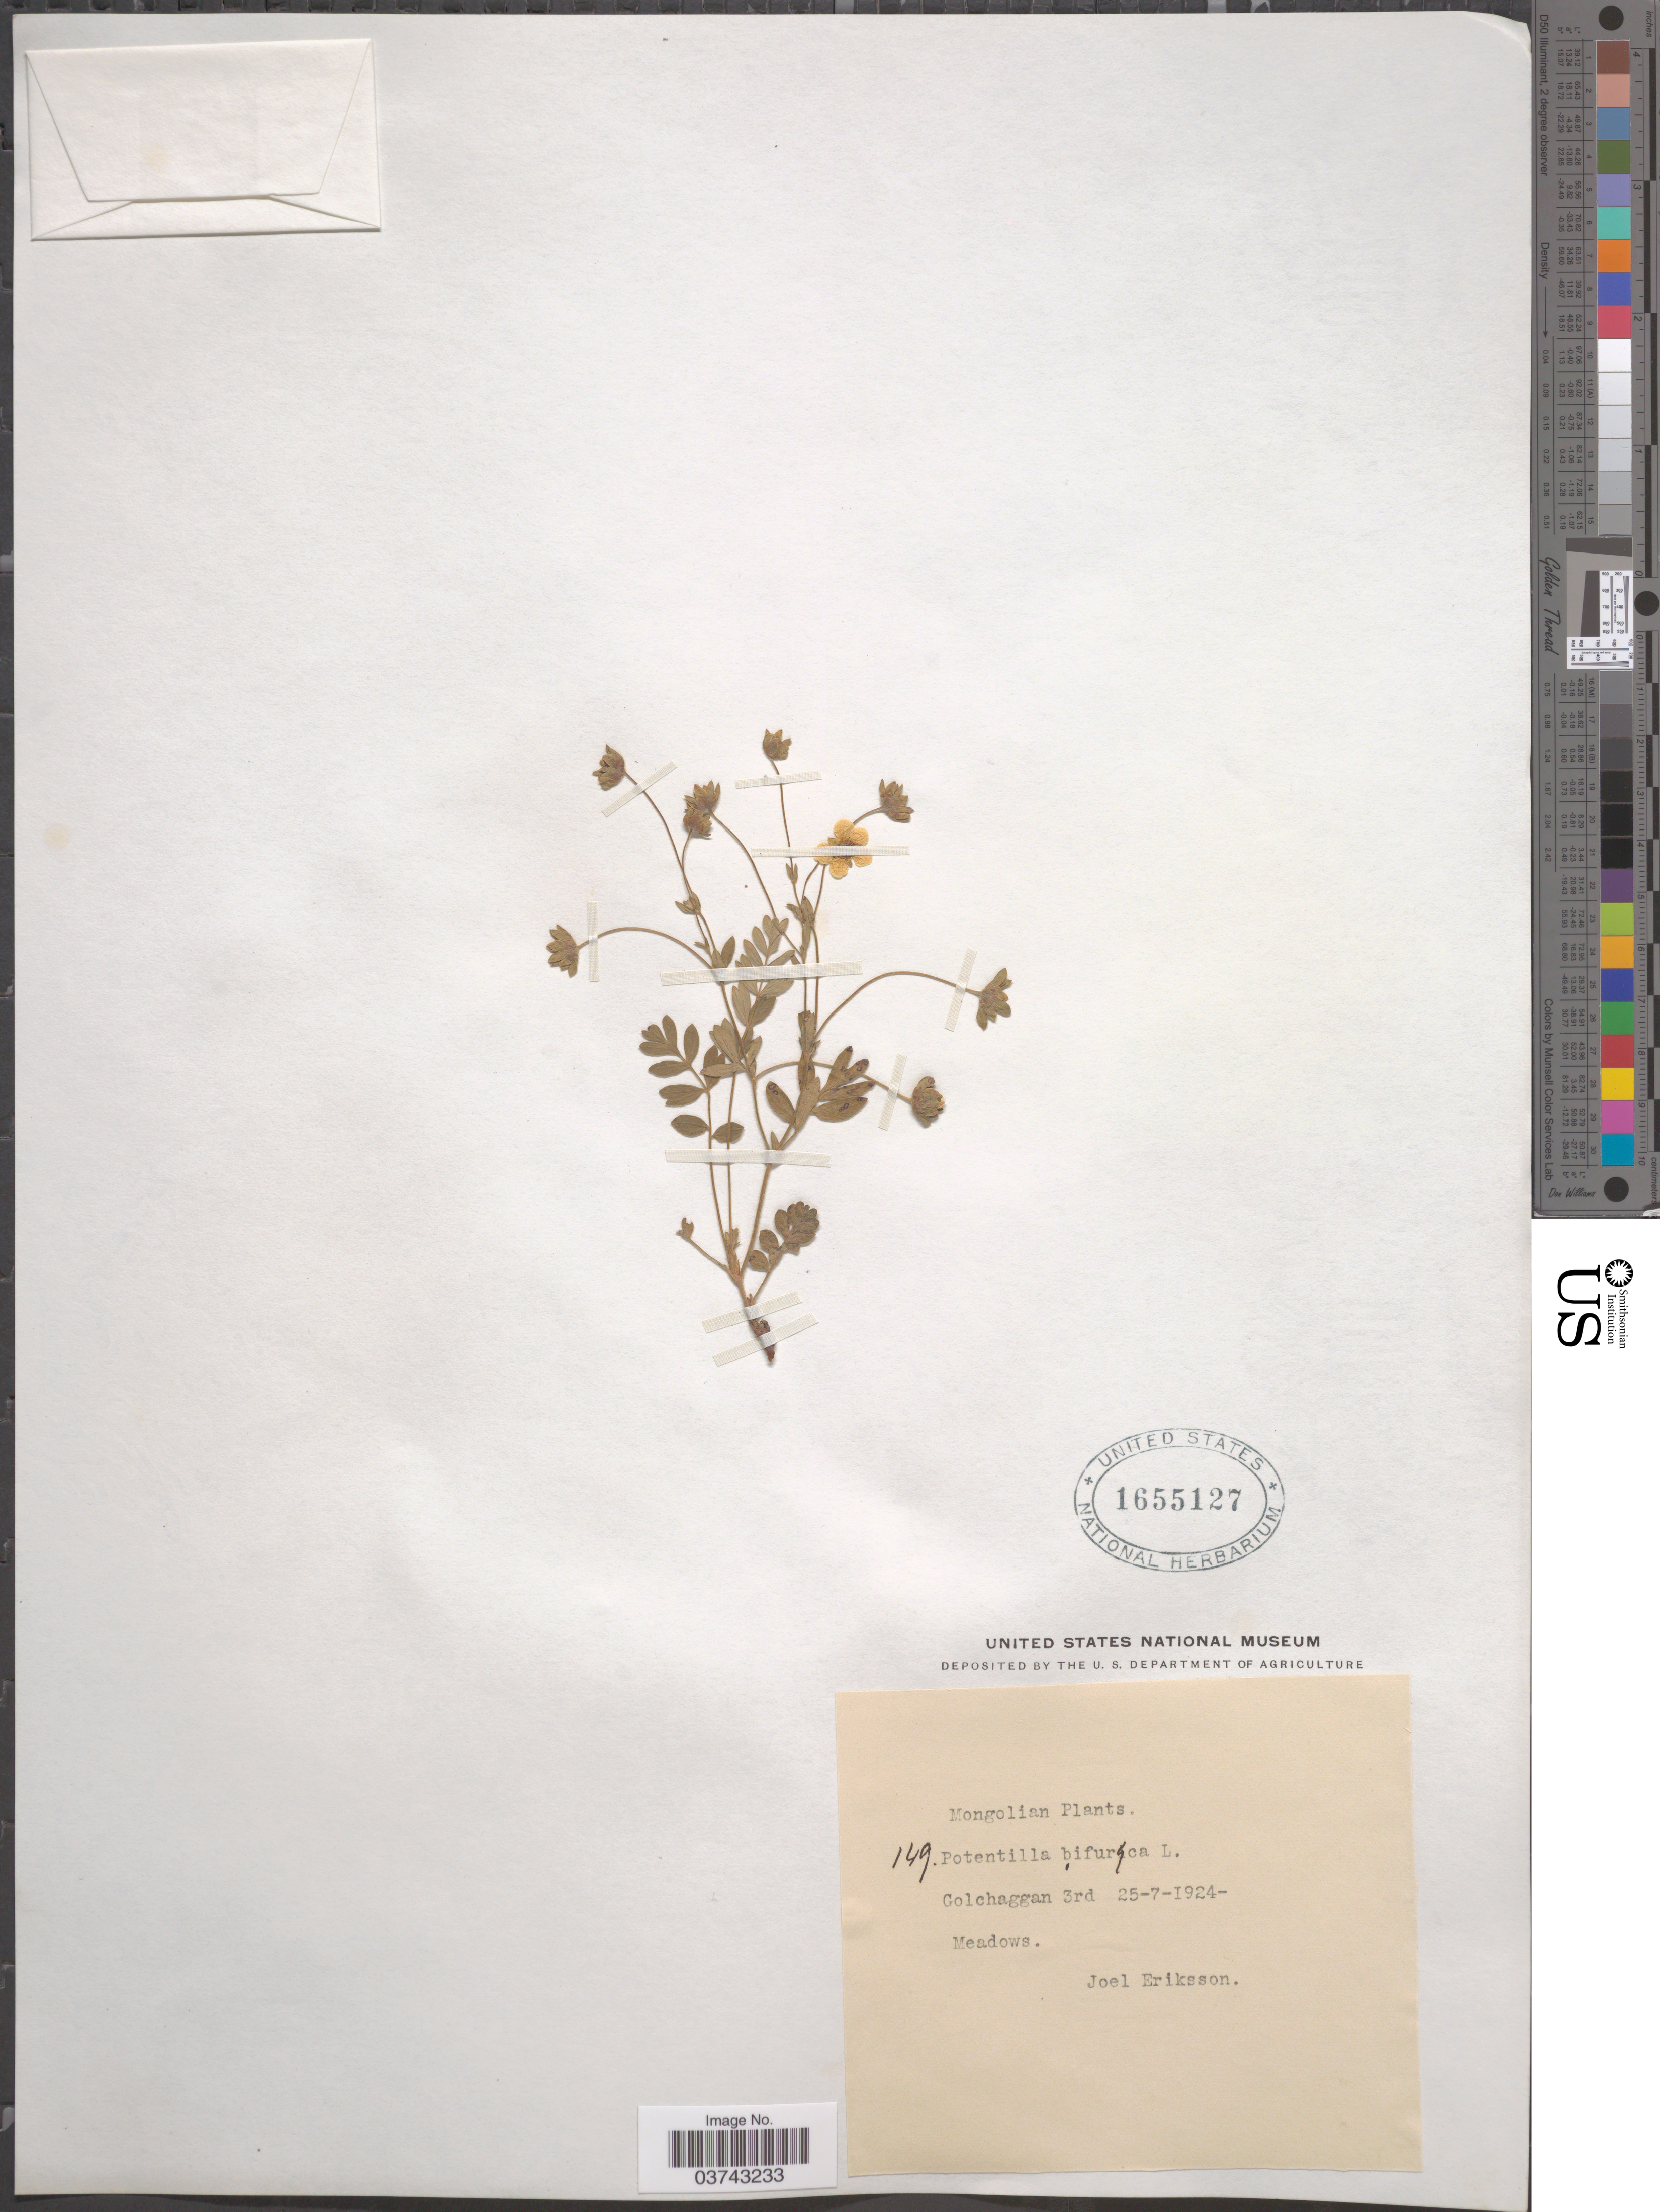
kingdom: Plantae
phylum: Tracheophyta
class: Magnoliopsida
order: Rosales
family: Rosaceae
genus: Sibbaldianthe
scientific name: Sibbaldianthe bifurca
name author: (L.) Kurtto & T. Erikss.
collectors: J. Eriksson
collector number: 149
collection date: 1924-07-25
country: Mongolia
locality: Golchaggan 3rd.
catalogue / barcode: US 1655127